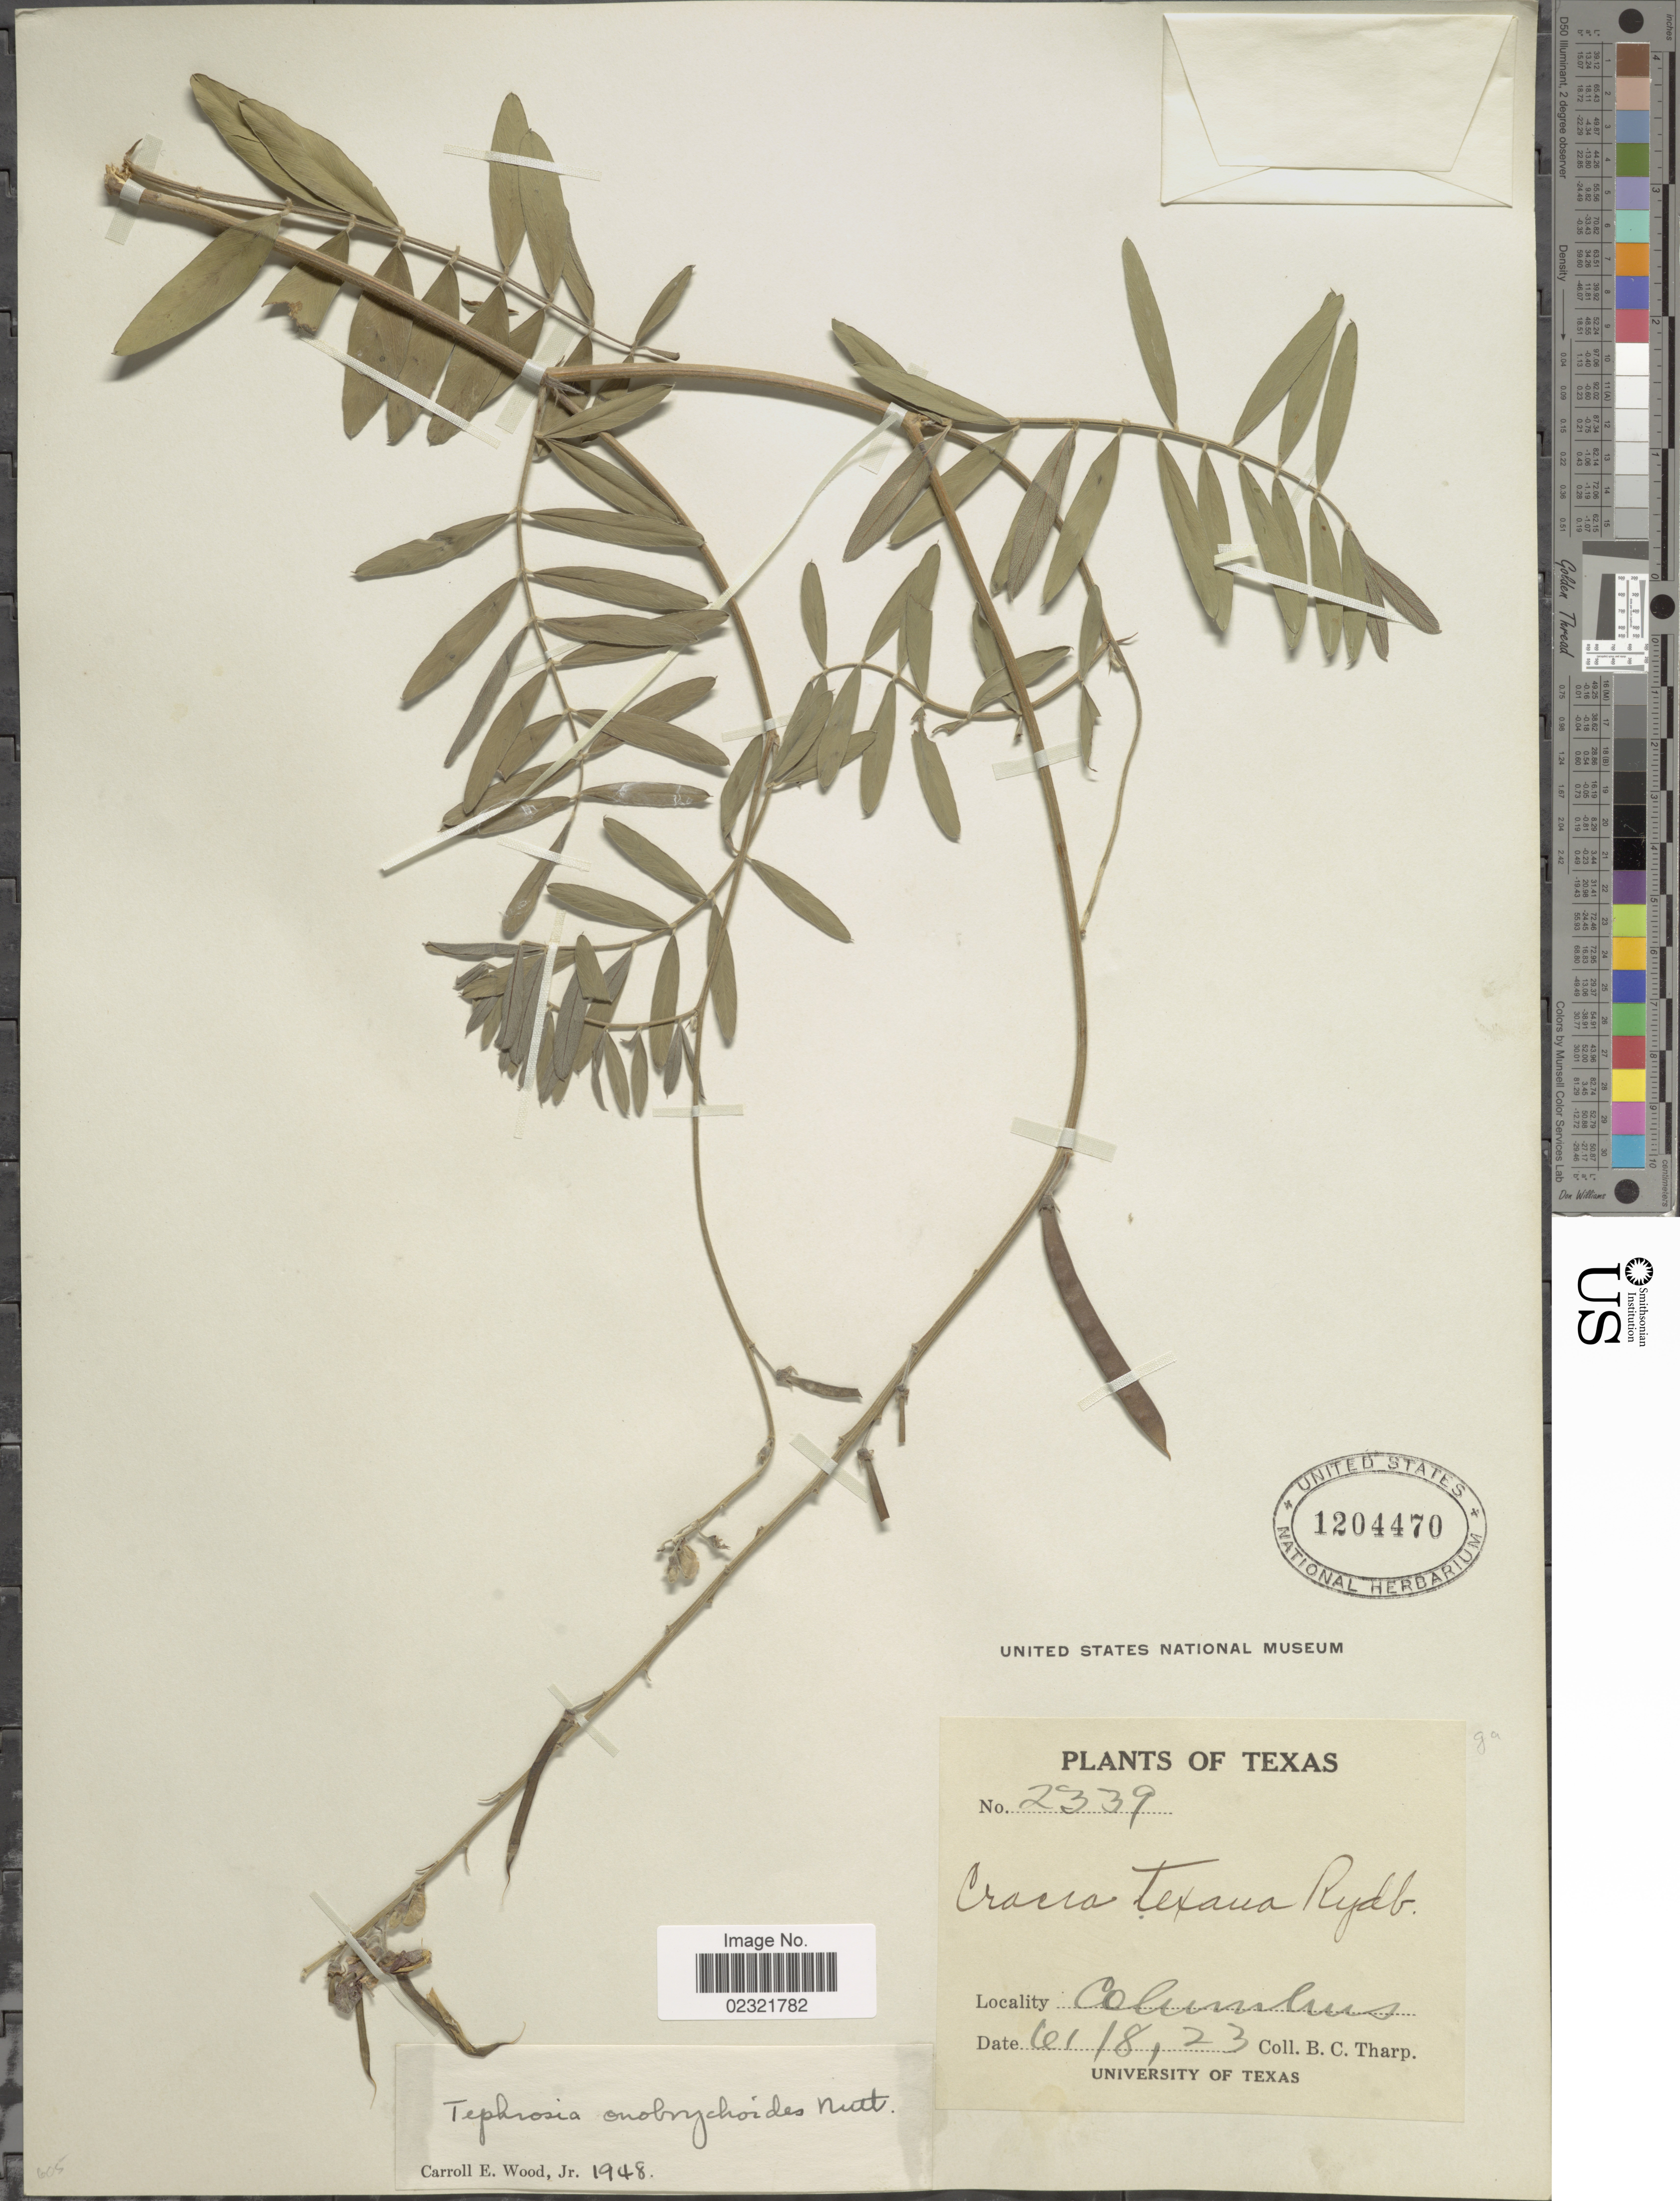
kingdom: Plantae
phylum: Tracheophyta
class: Magnoliopsida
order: Fabales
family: Fabaceae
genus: Tephrosia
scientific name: Tephrosia onobrychoides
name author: Nutt.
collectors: B. C. Tharp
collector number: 2339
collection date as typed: Transcribed d/m/y: 18/6/23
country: United States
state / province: Texas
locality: Columbus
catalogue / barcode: US 1204470